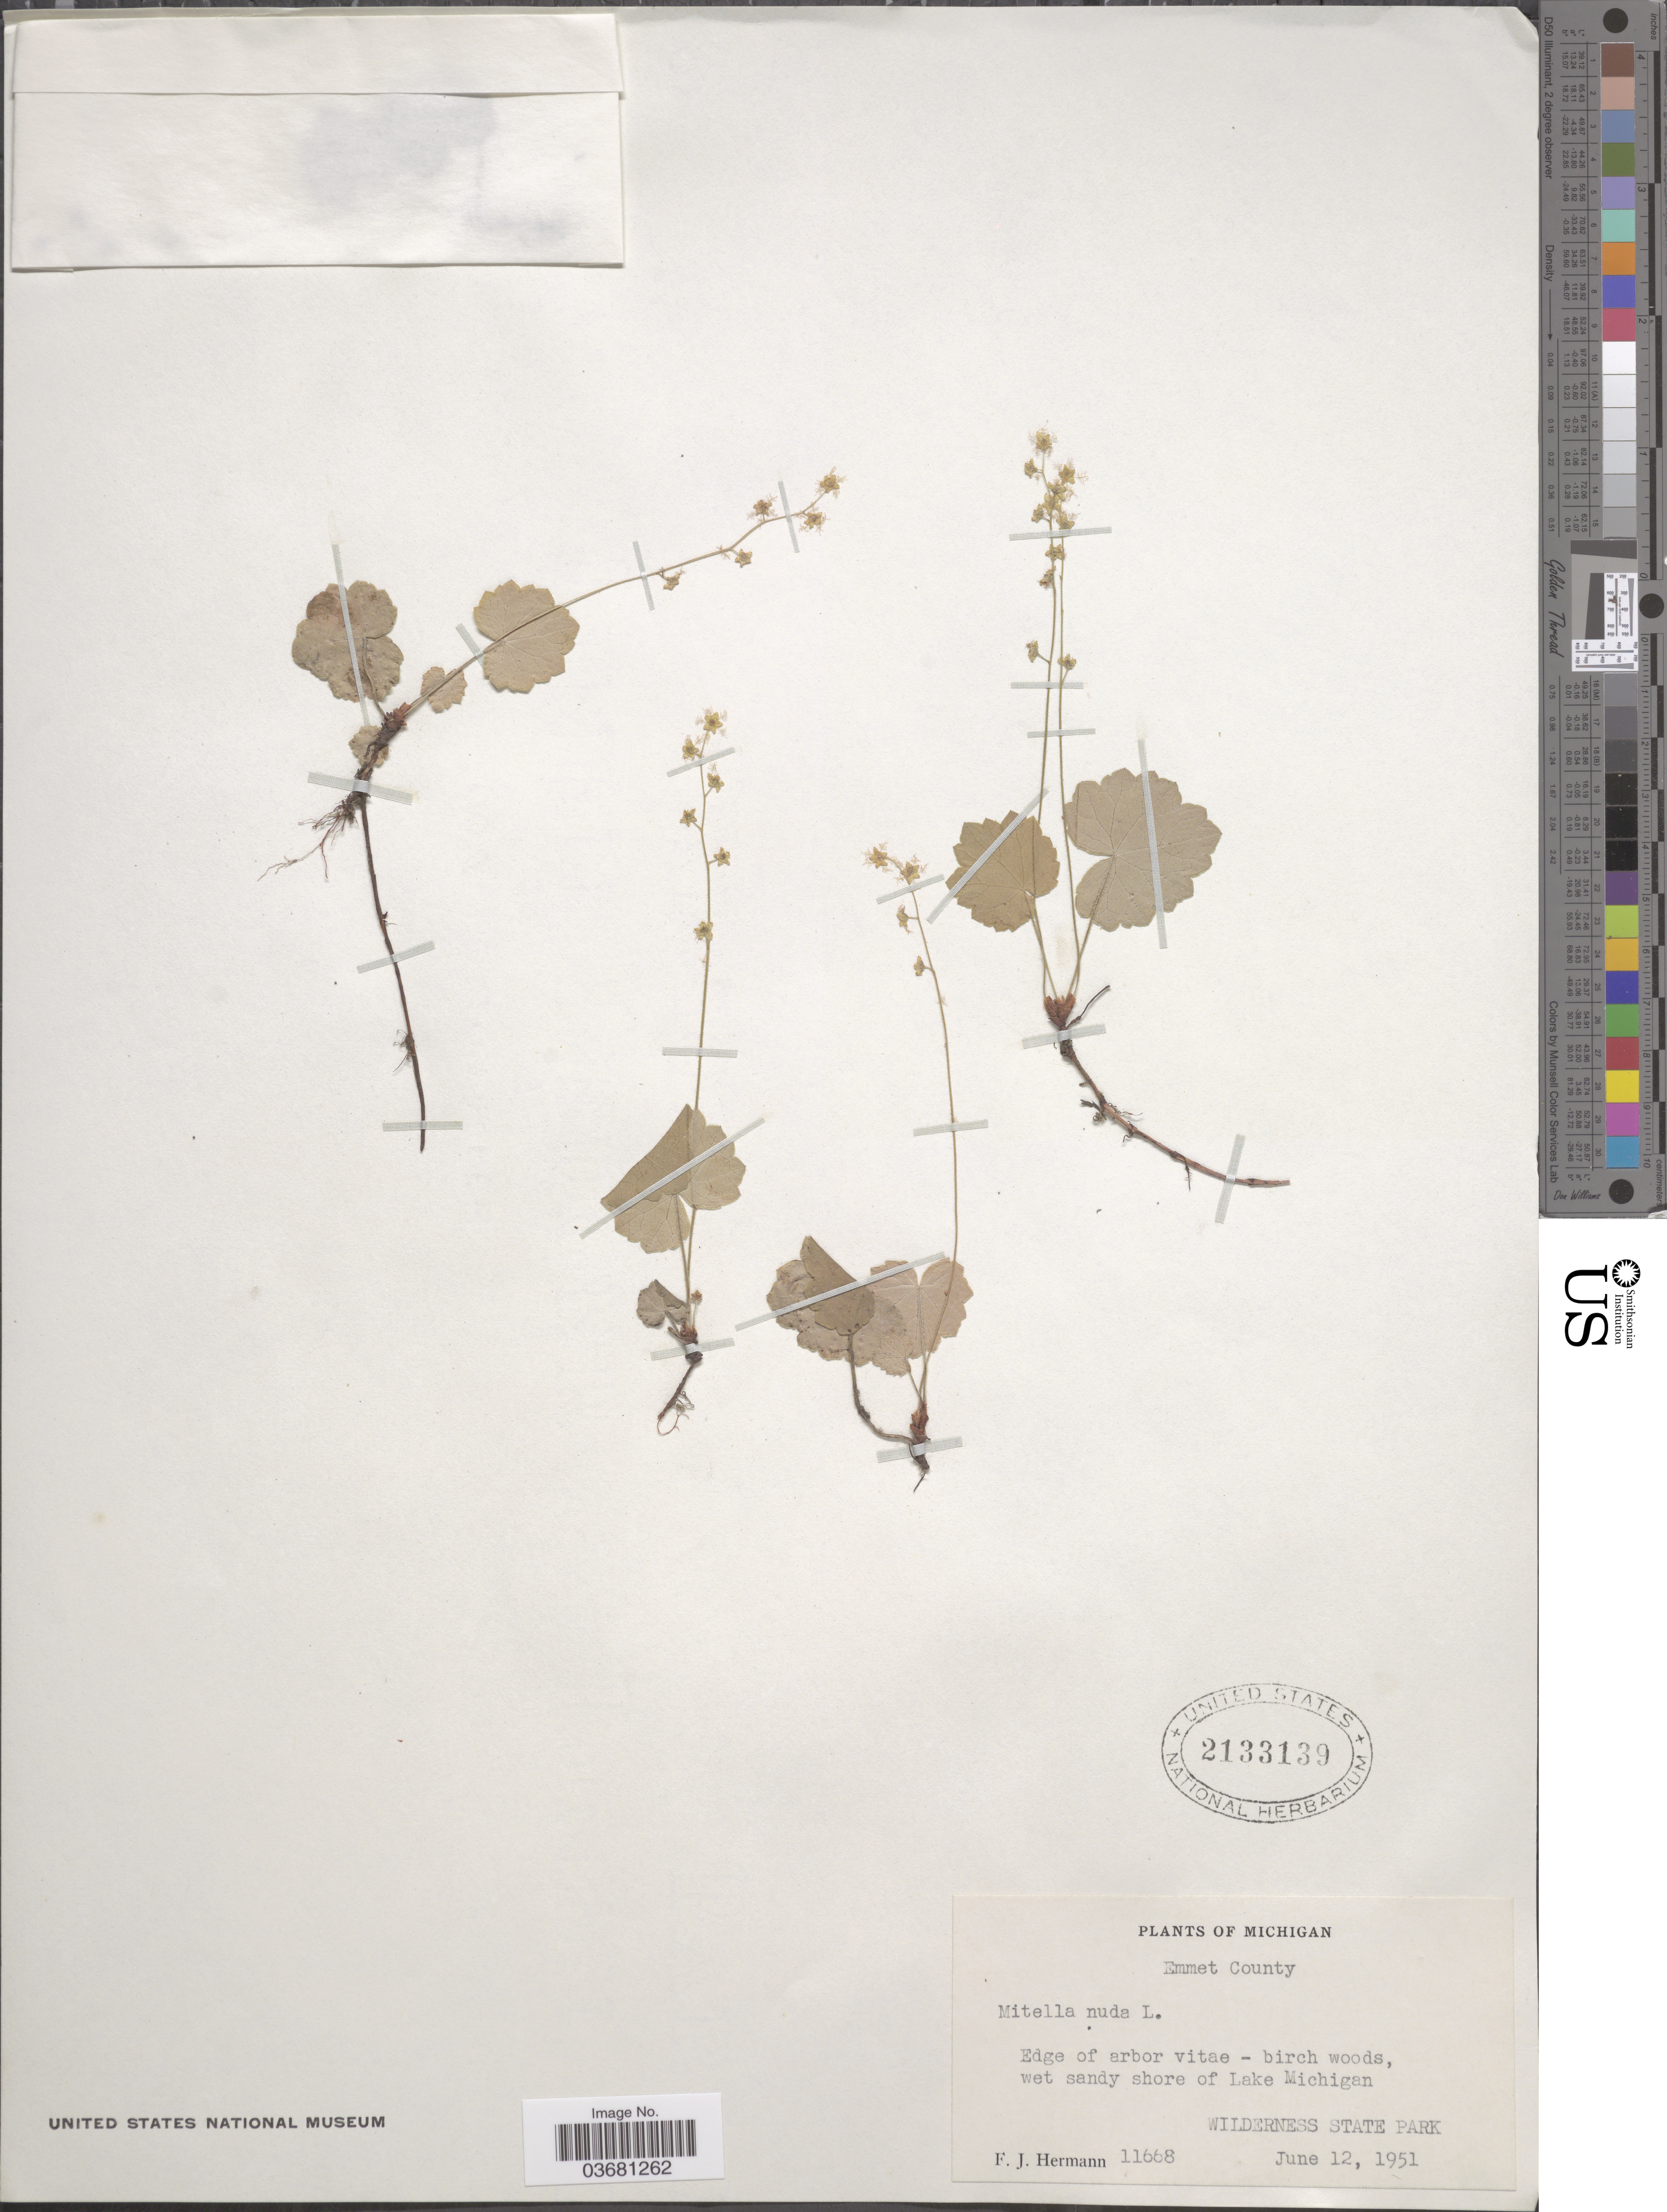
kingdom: Plantae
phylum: Tracheophyta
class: Magnoliopsida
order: Saxifragales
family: Saxifragaceae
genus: Mitella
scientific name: Mitella nuda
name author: L.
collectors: F. J. Hermann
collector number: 11668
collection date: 1951-06-12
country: United States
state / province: Michigan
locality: Emmet County. Edge of arbor vitae-borch woods, wet sandy shore of Lake Michigan. Wilderness State Park.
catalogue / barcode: US 2133139